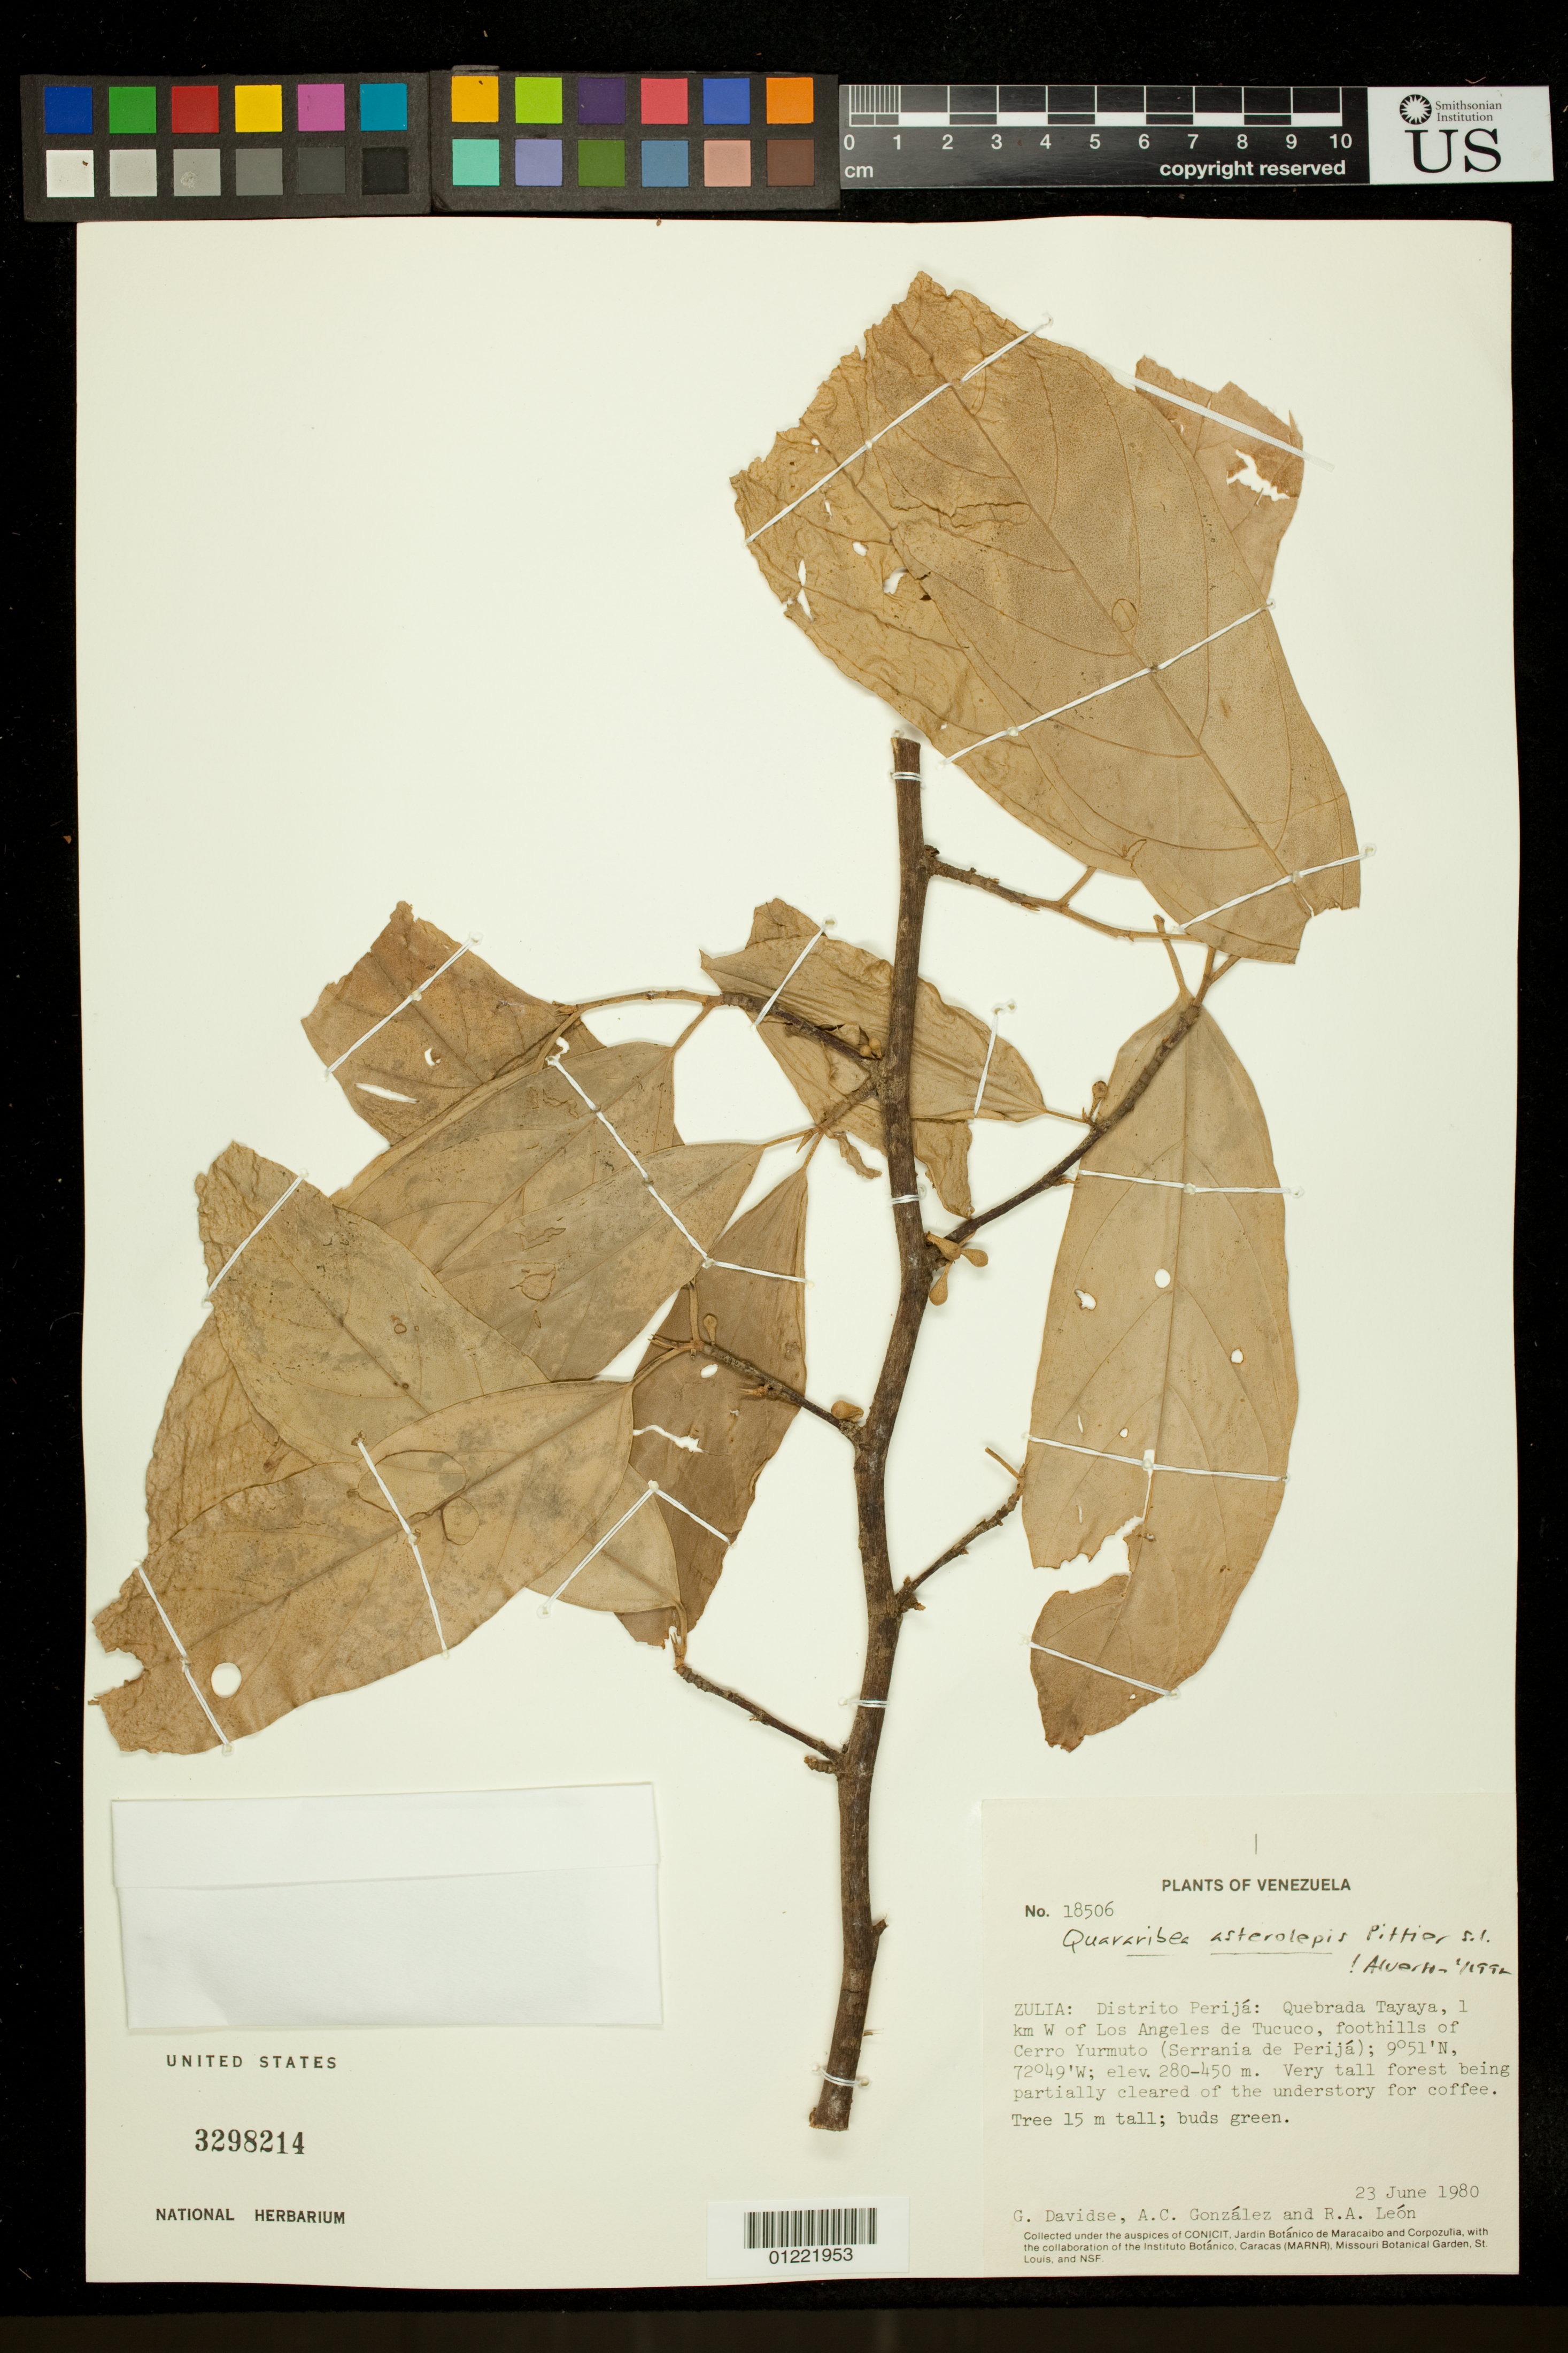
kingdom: Plantae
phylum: Tracheophyta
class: Magnoliopsida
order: Malvales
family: Malvaceae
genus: Quararibea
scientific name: Quararibea asterolepis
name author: Pittier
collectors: G. Davidse, A. C. González & R. A. León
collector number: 18506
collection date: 1980-06-23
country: Venezuela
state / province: Zulia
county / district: Machiques de Perijá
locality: Quebrada Tayaya, 1 km W of Los Angeles de Tucuco, foothills of Cerro Yurmuto (serrania de Perija).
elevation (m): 280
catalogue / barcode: US 3298214